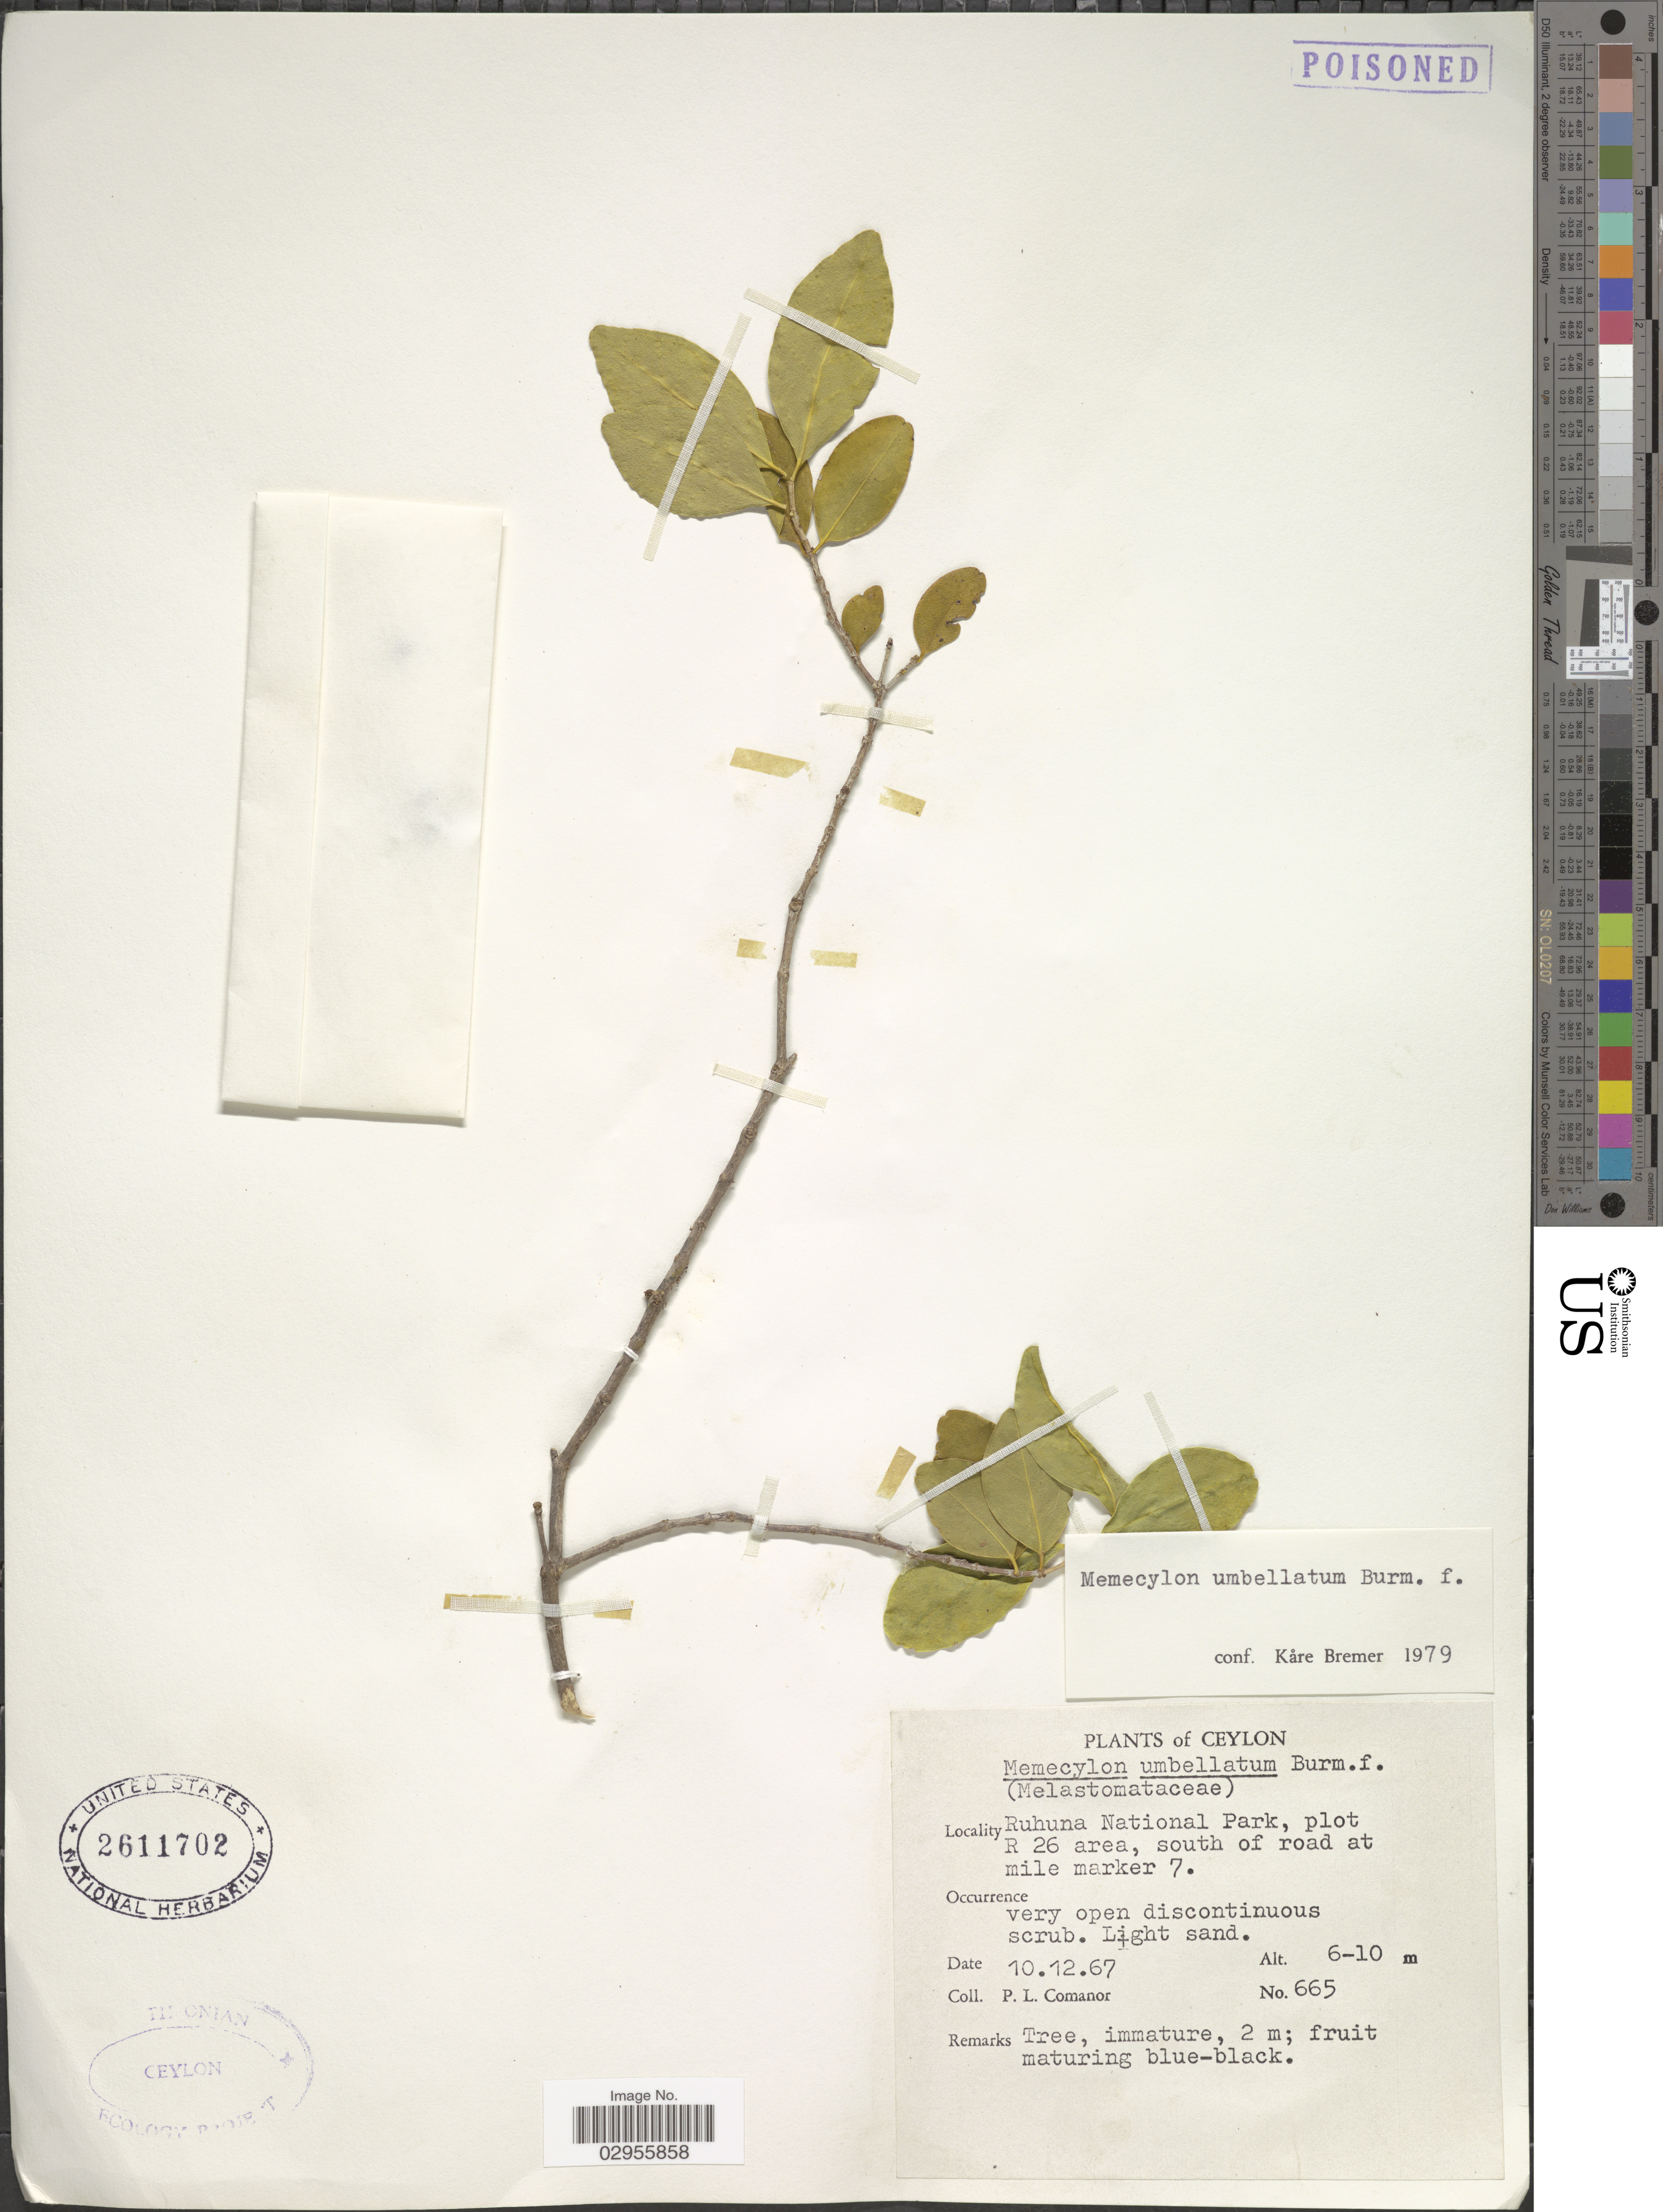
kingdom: Plantae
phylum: Tracheophyta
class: Magnoliopsida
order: Myrtales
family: Melastomataceae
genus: Memecylon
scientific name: Memecylon umbellatum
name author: Burm. f.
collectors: P. Comanor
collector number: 665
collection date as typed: Transcribed d/m/y: 10/12/67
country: Sri Lanka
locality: Ceylon. Ruhuna National Park, plot R 26 area, south of road at mile marker 7.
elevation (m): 6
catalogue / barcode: US 2611702